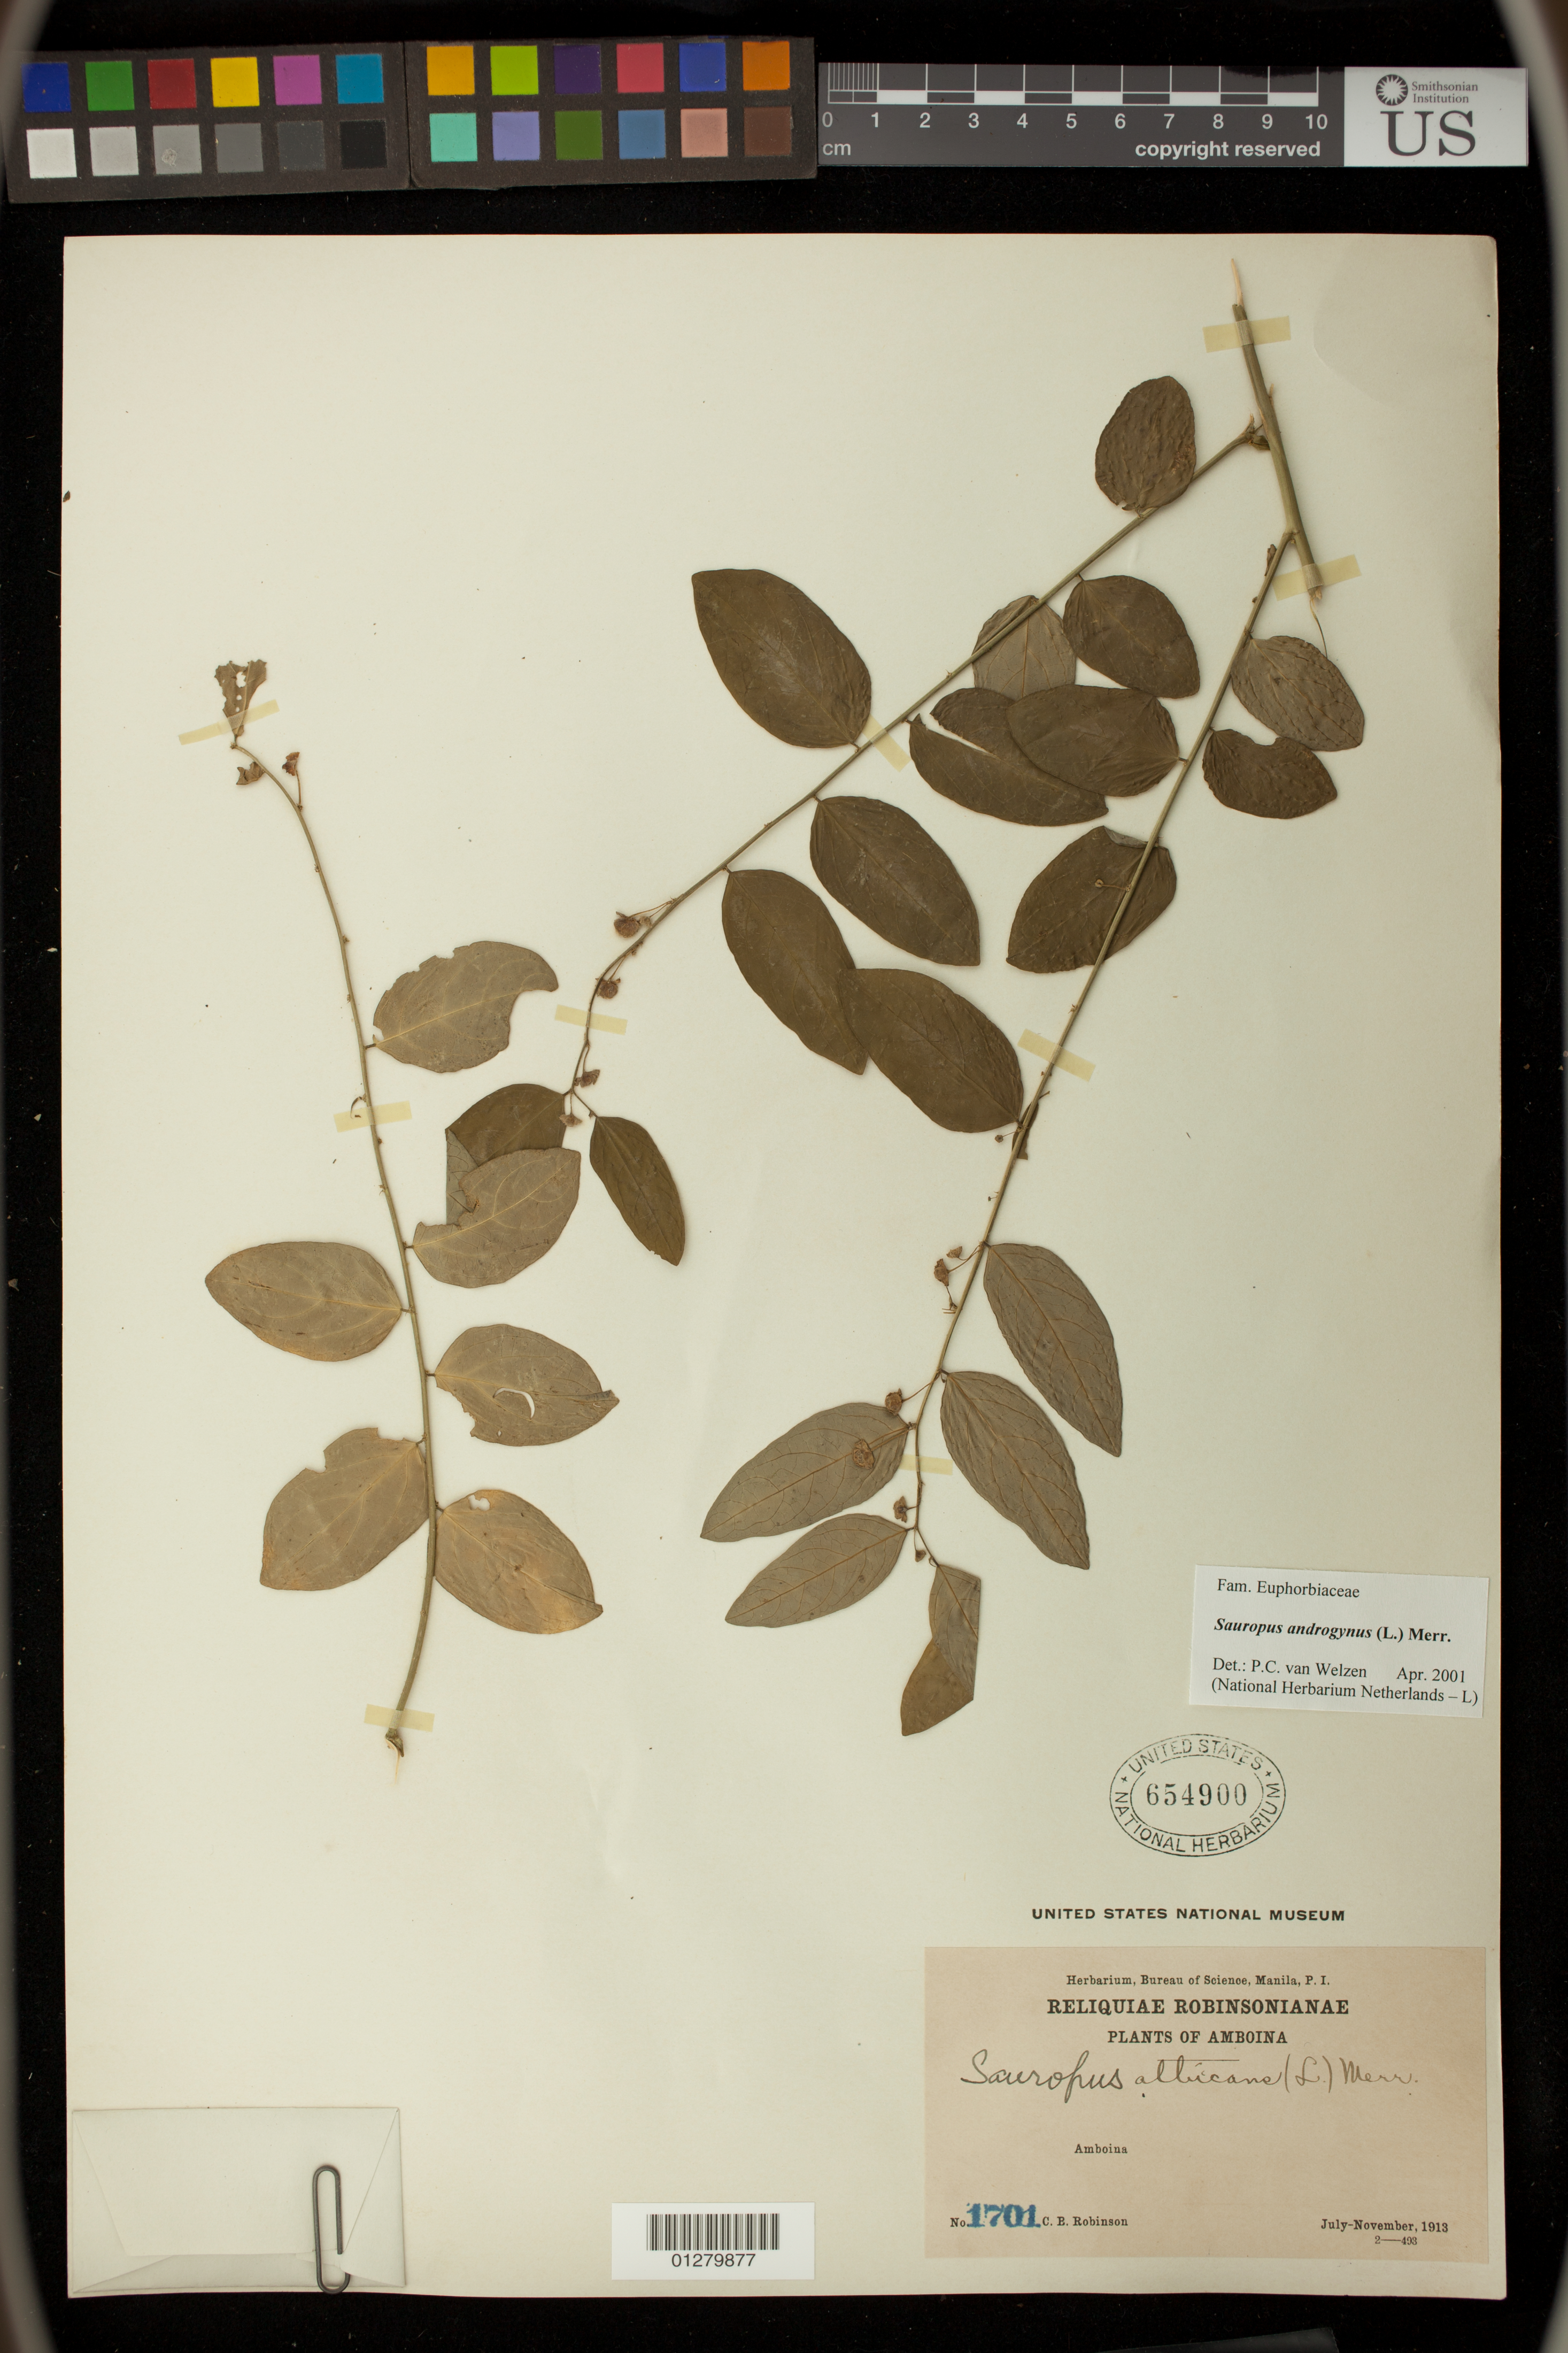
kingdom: Plantae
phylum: Tracheophyta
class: Magnoliopsida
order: Malpighiales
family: Phyllanthaceae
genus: Phyllanthus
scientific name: Phyllanthus androgynus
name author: (L.) Chakrabarty & N.P. Balakr.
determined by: Wagner, W. L., (BOT), Smithsonian Institution - National Museum of Natural History (UNITED STATES)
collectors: C. Robinson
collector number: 1701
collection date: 1913-07/1913-11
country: Indonesia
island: Amboina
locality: Amboina.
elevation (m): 1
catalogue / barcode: US 654900